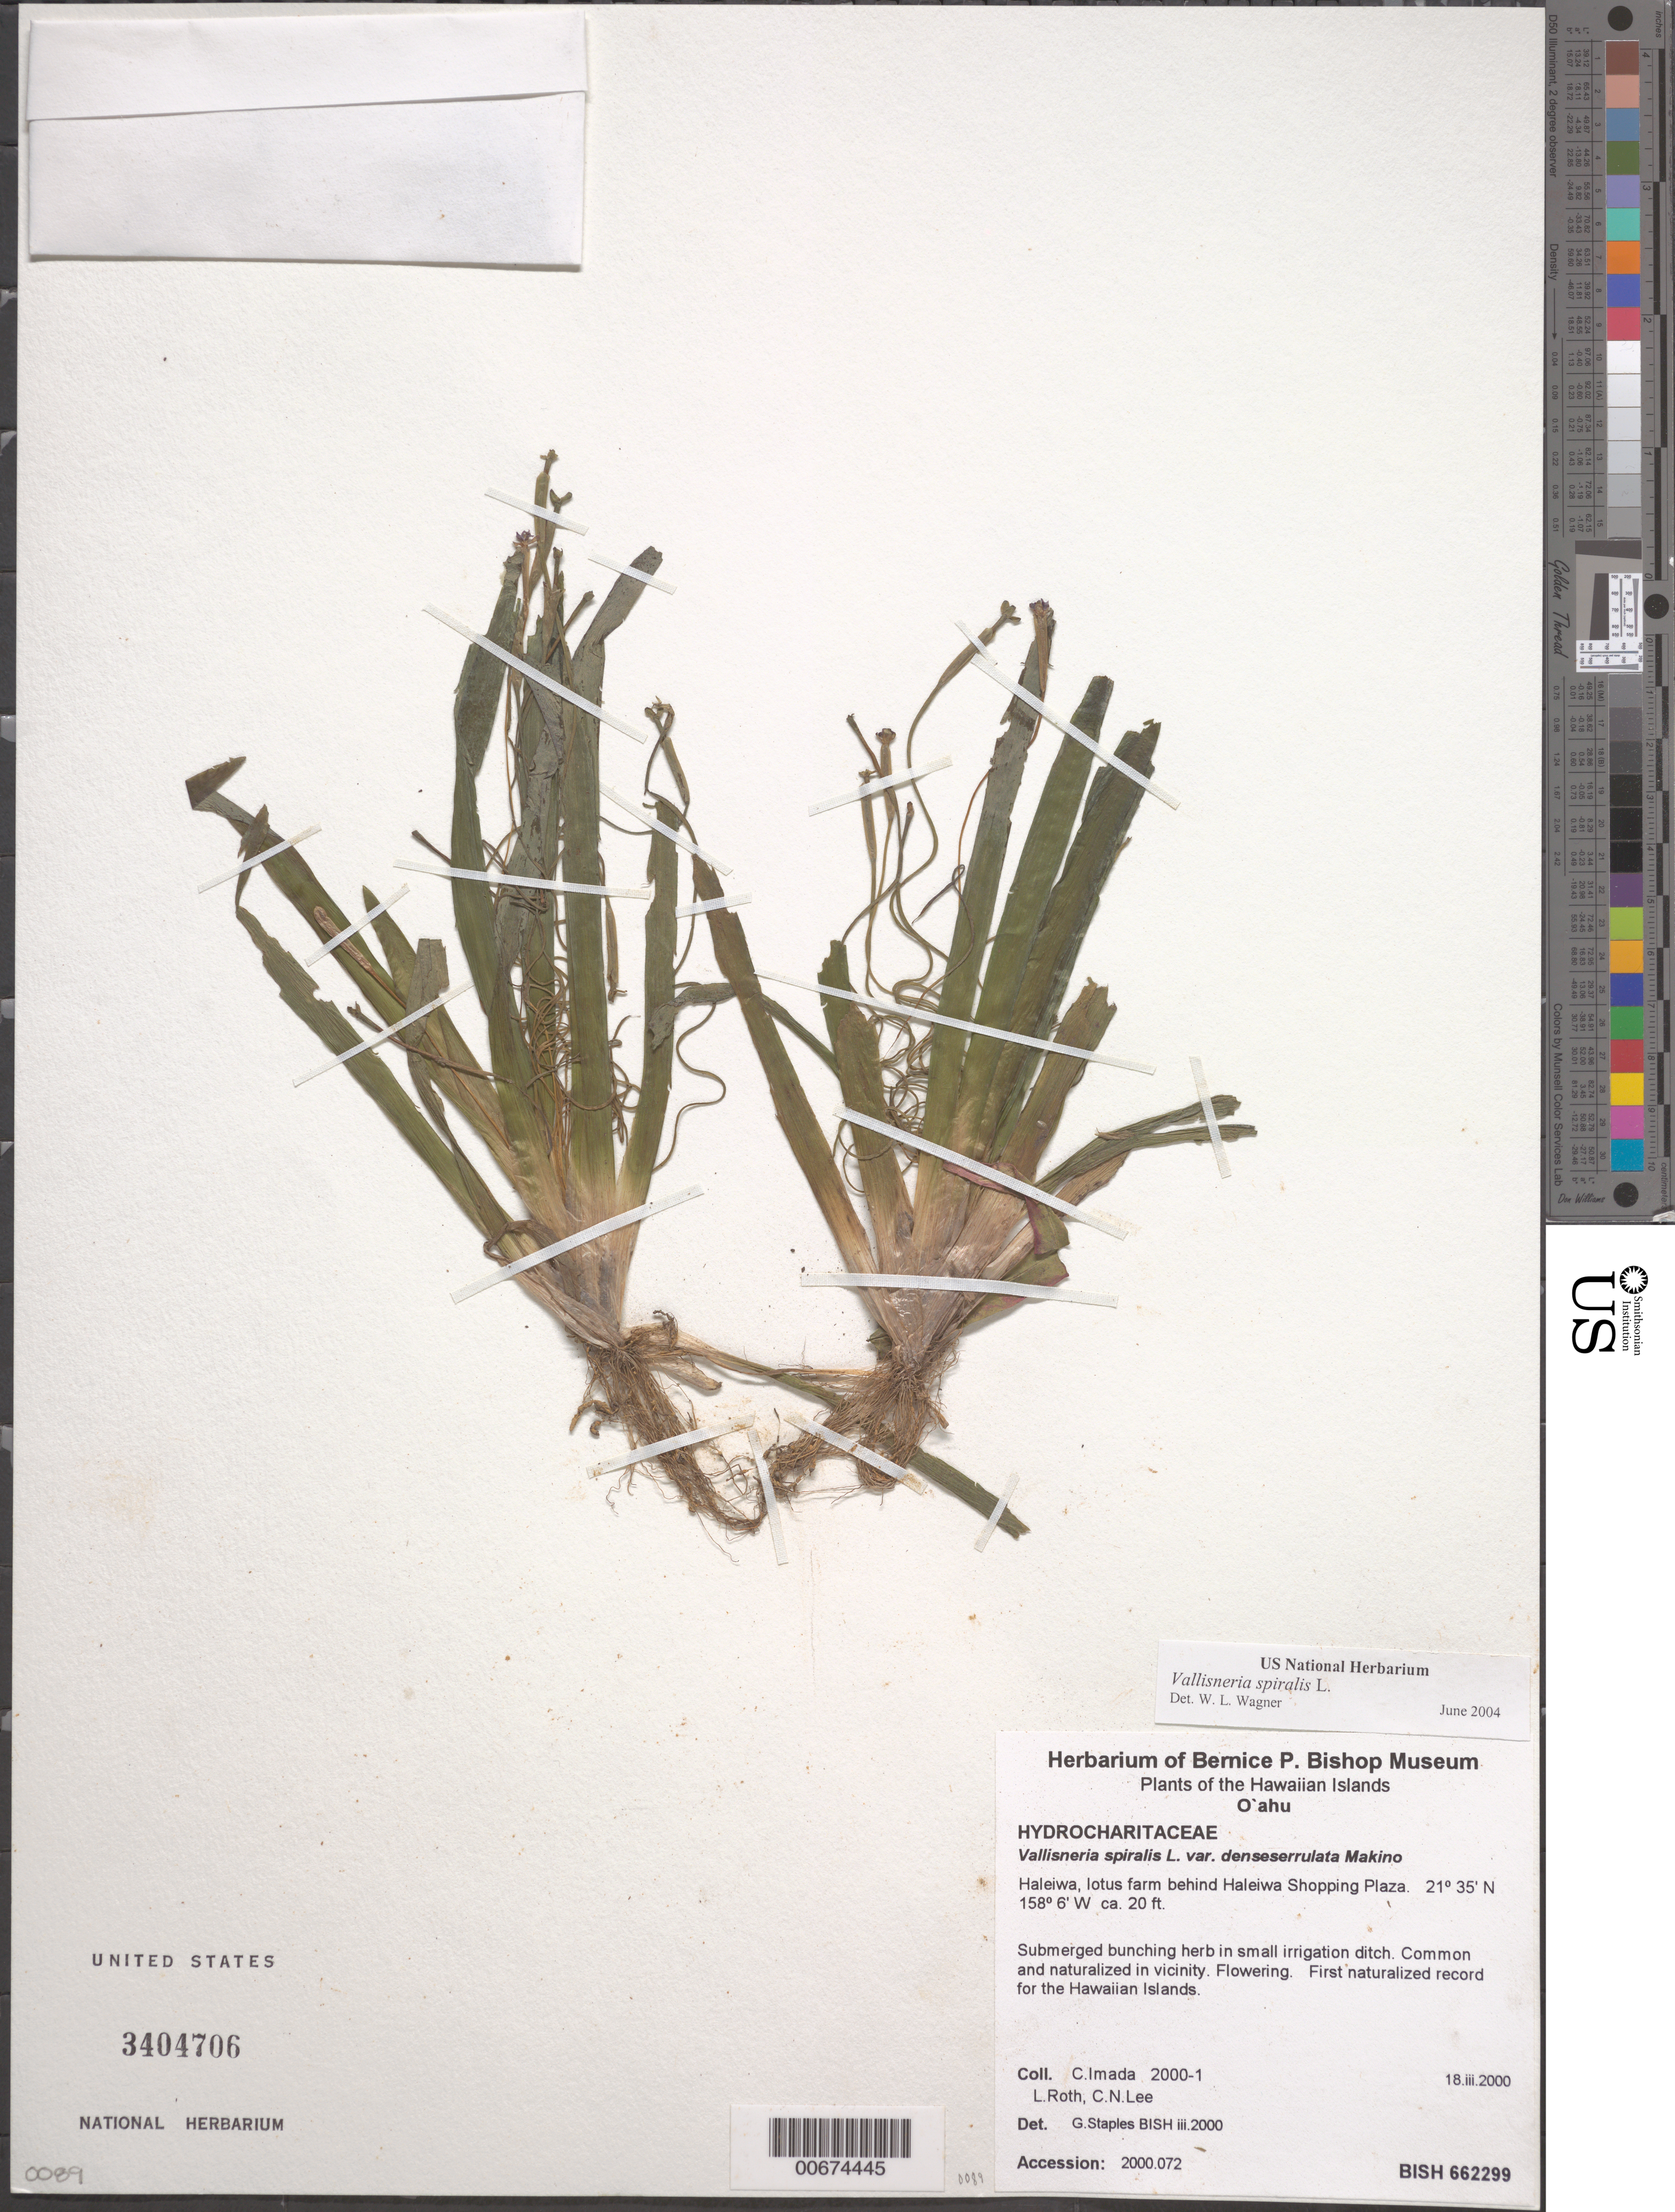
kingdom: Plantae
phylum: Tracheophyta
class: Liliopsida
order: Alismatales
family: Hydrocharitaceae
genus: Vallisneria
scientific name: Vallisneria spiralis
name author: L.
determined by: Haynes, R. R.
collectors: C. Imada, L. Roth & C. Lee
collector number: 2000-1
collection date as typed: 18 Mar 2000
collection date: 2000-03-18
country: United States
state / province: Hawaii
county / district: Honolulu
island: Oahu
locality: Haleiwa, lotus farm behind Haleiwa Shopping Plaza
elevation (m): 6.1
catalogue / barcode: US 3404706